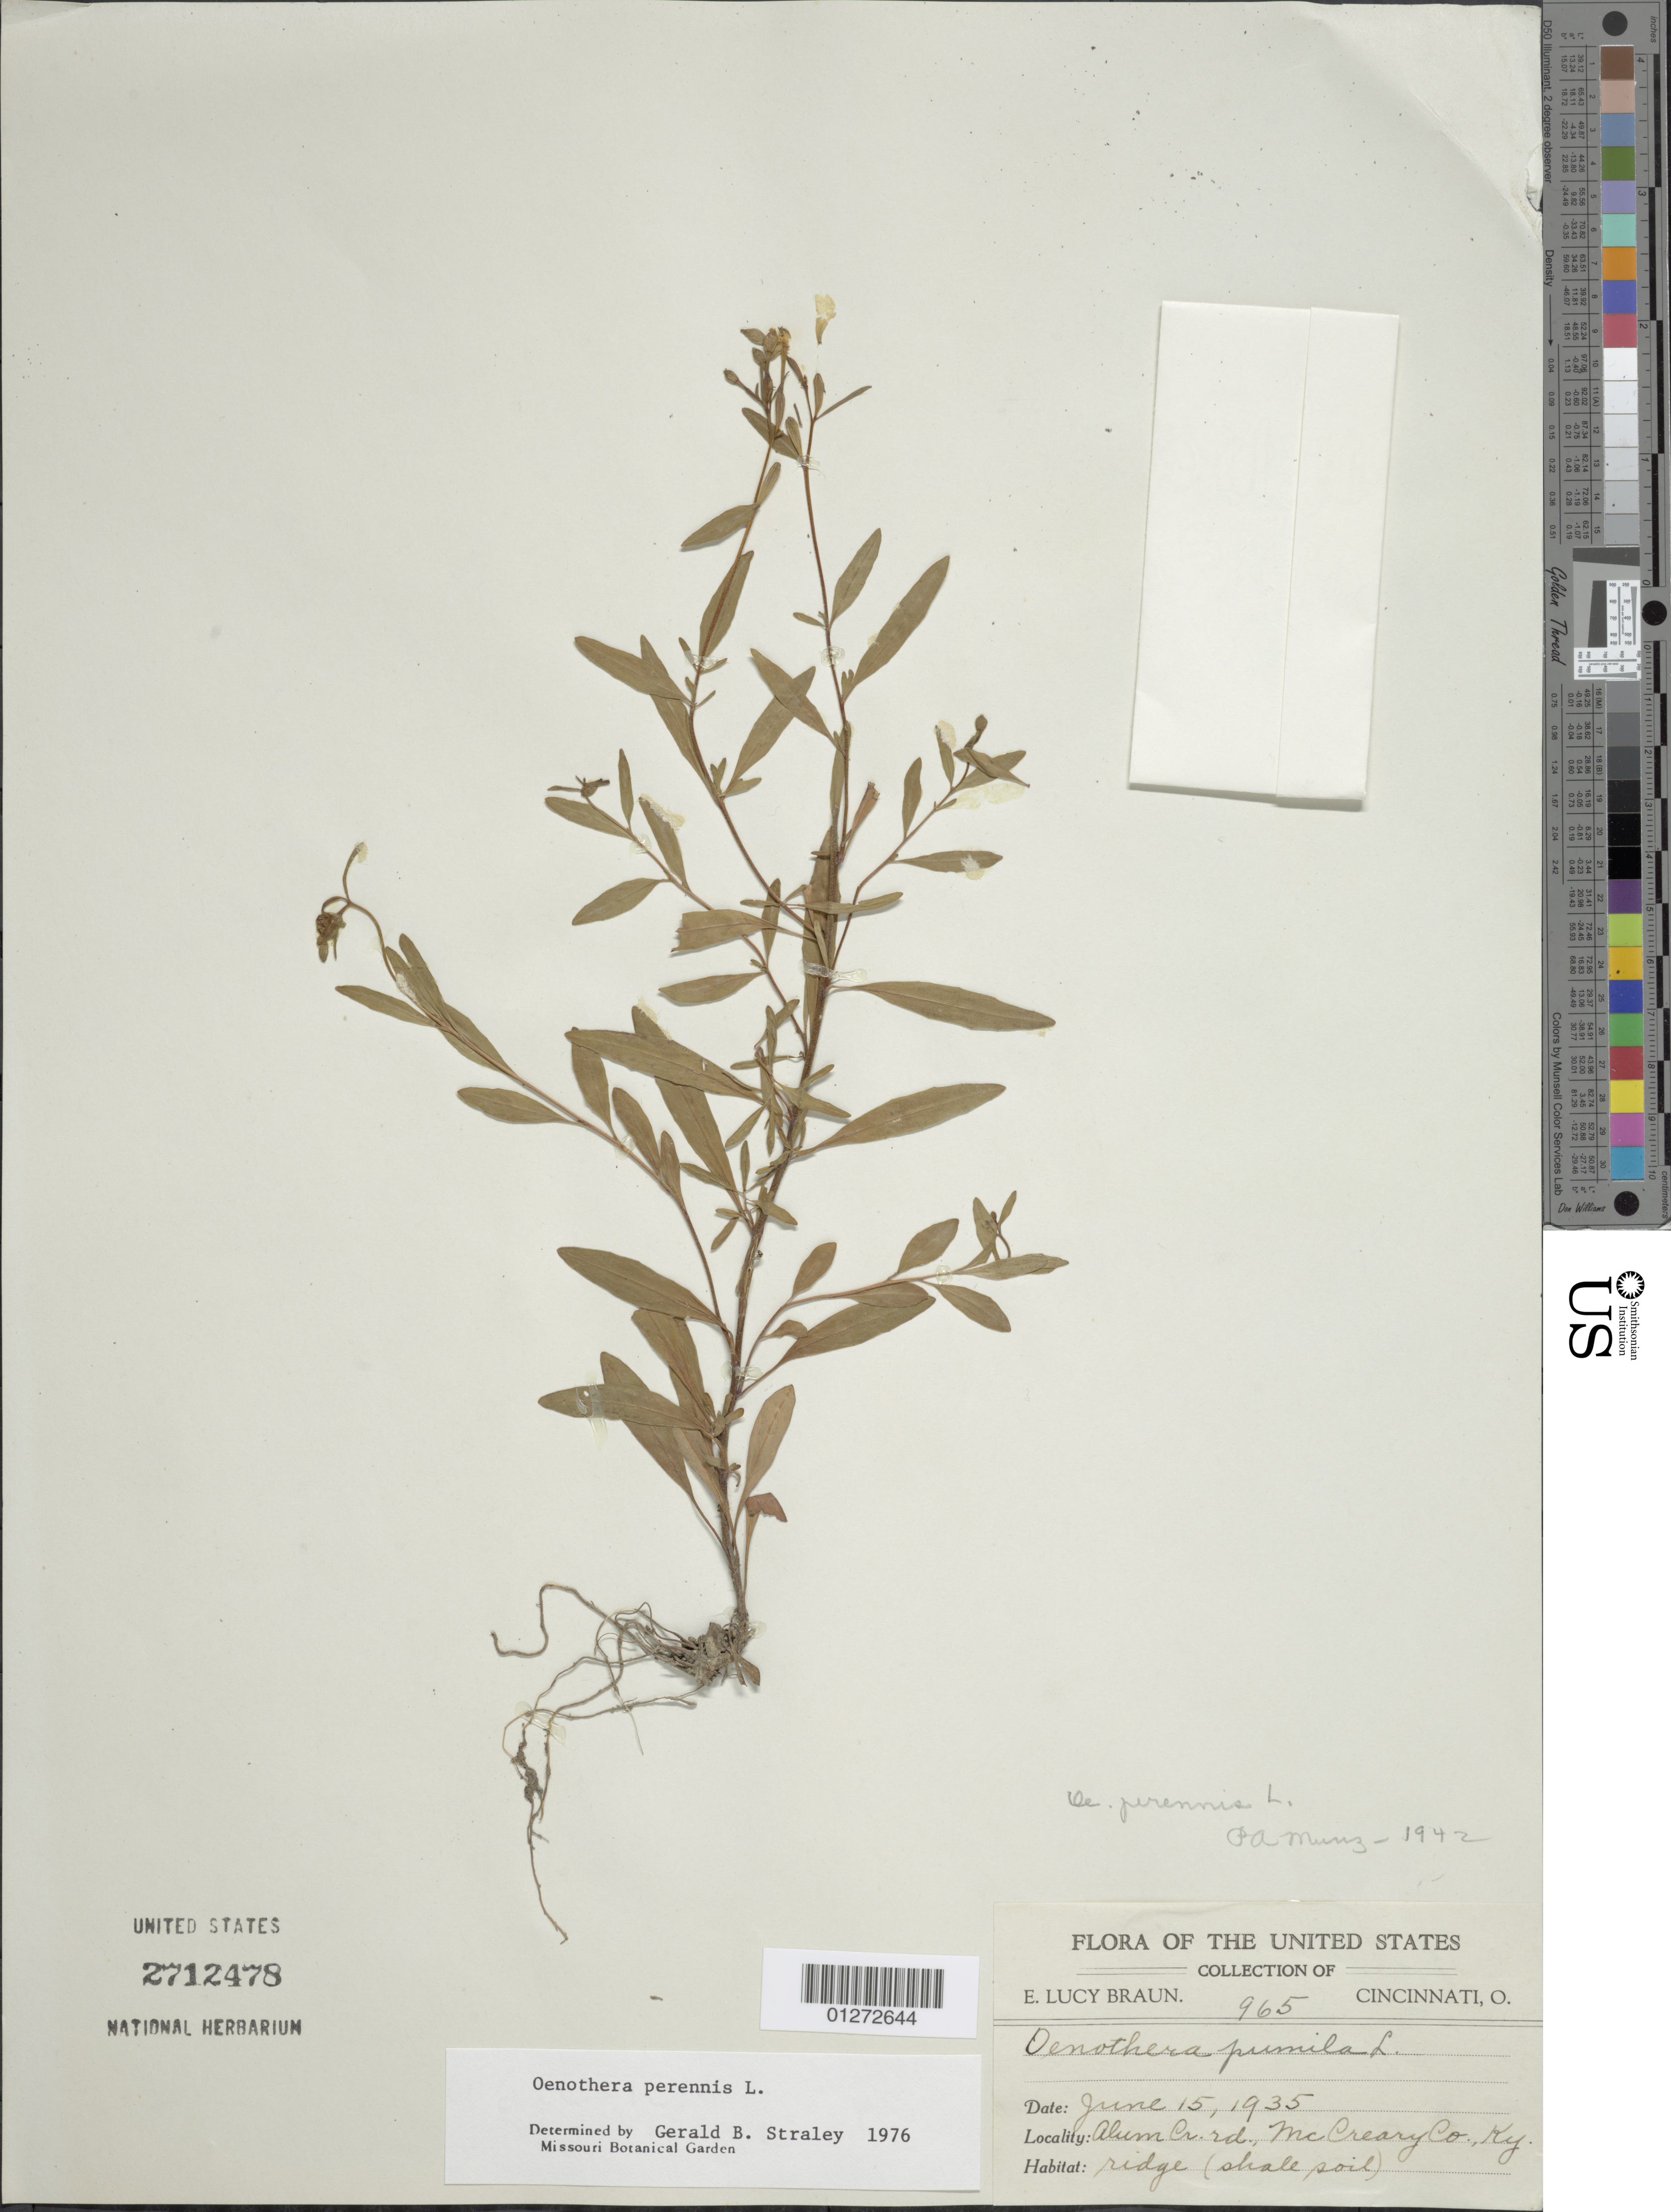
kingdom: Plantae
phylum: Tracheophyta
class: Magnoliopsida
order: Myrtales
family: Onagraceae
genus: Oenothera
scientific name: Oenothera perennis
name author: L.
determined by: Straley, G. B.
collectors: E. L. Braun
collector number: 965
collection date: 1935-06-15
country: United States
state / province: Kentucky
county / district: McCreary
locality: Alum Cr. rd.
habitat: Ridge, shale soil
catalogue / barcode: US 2712478